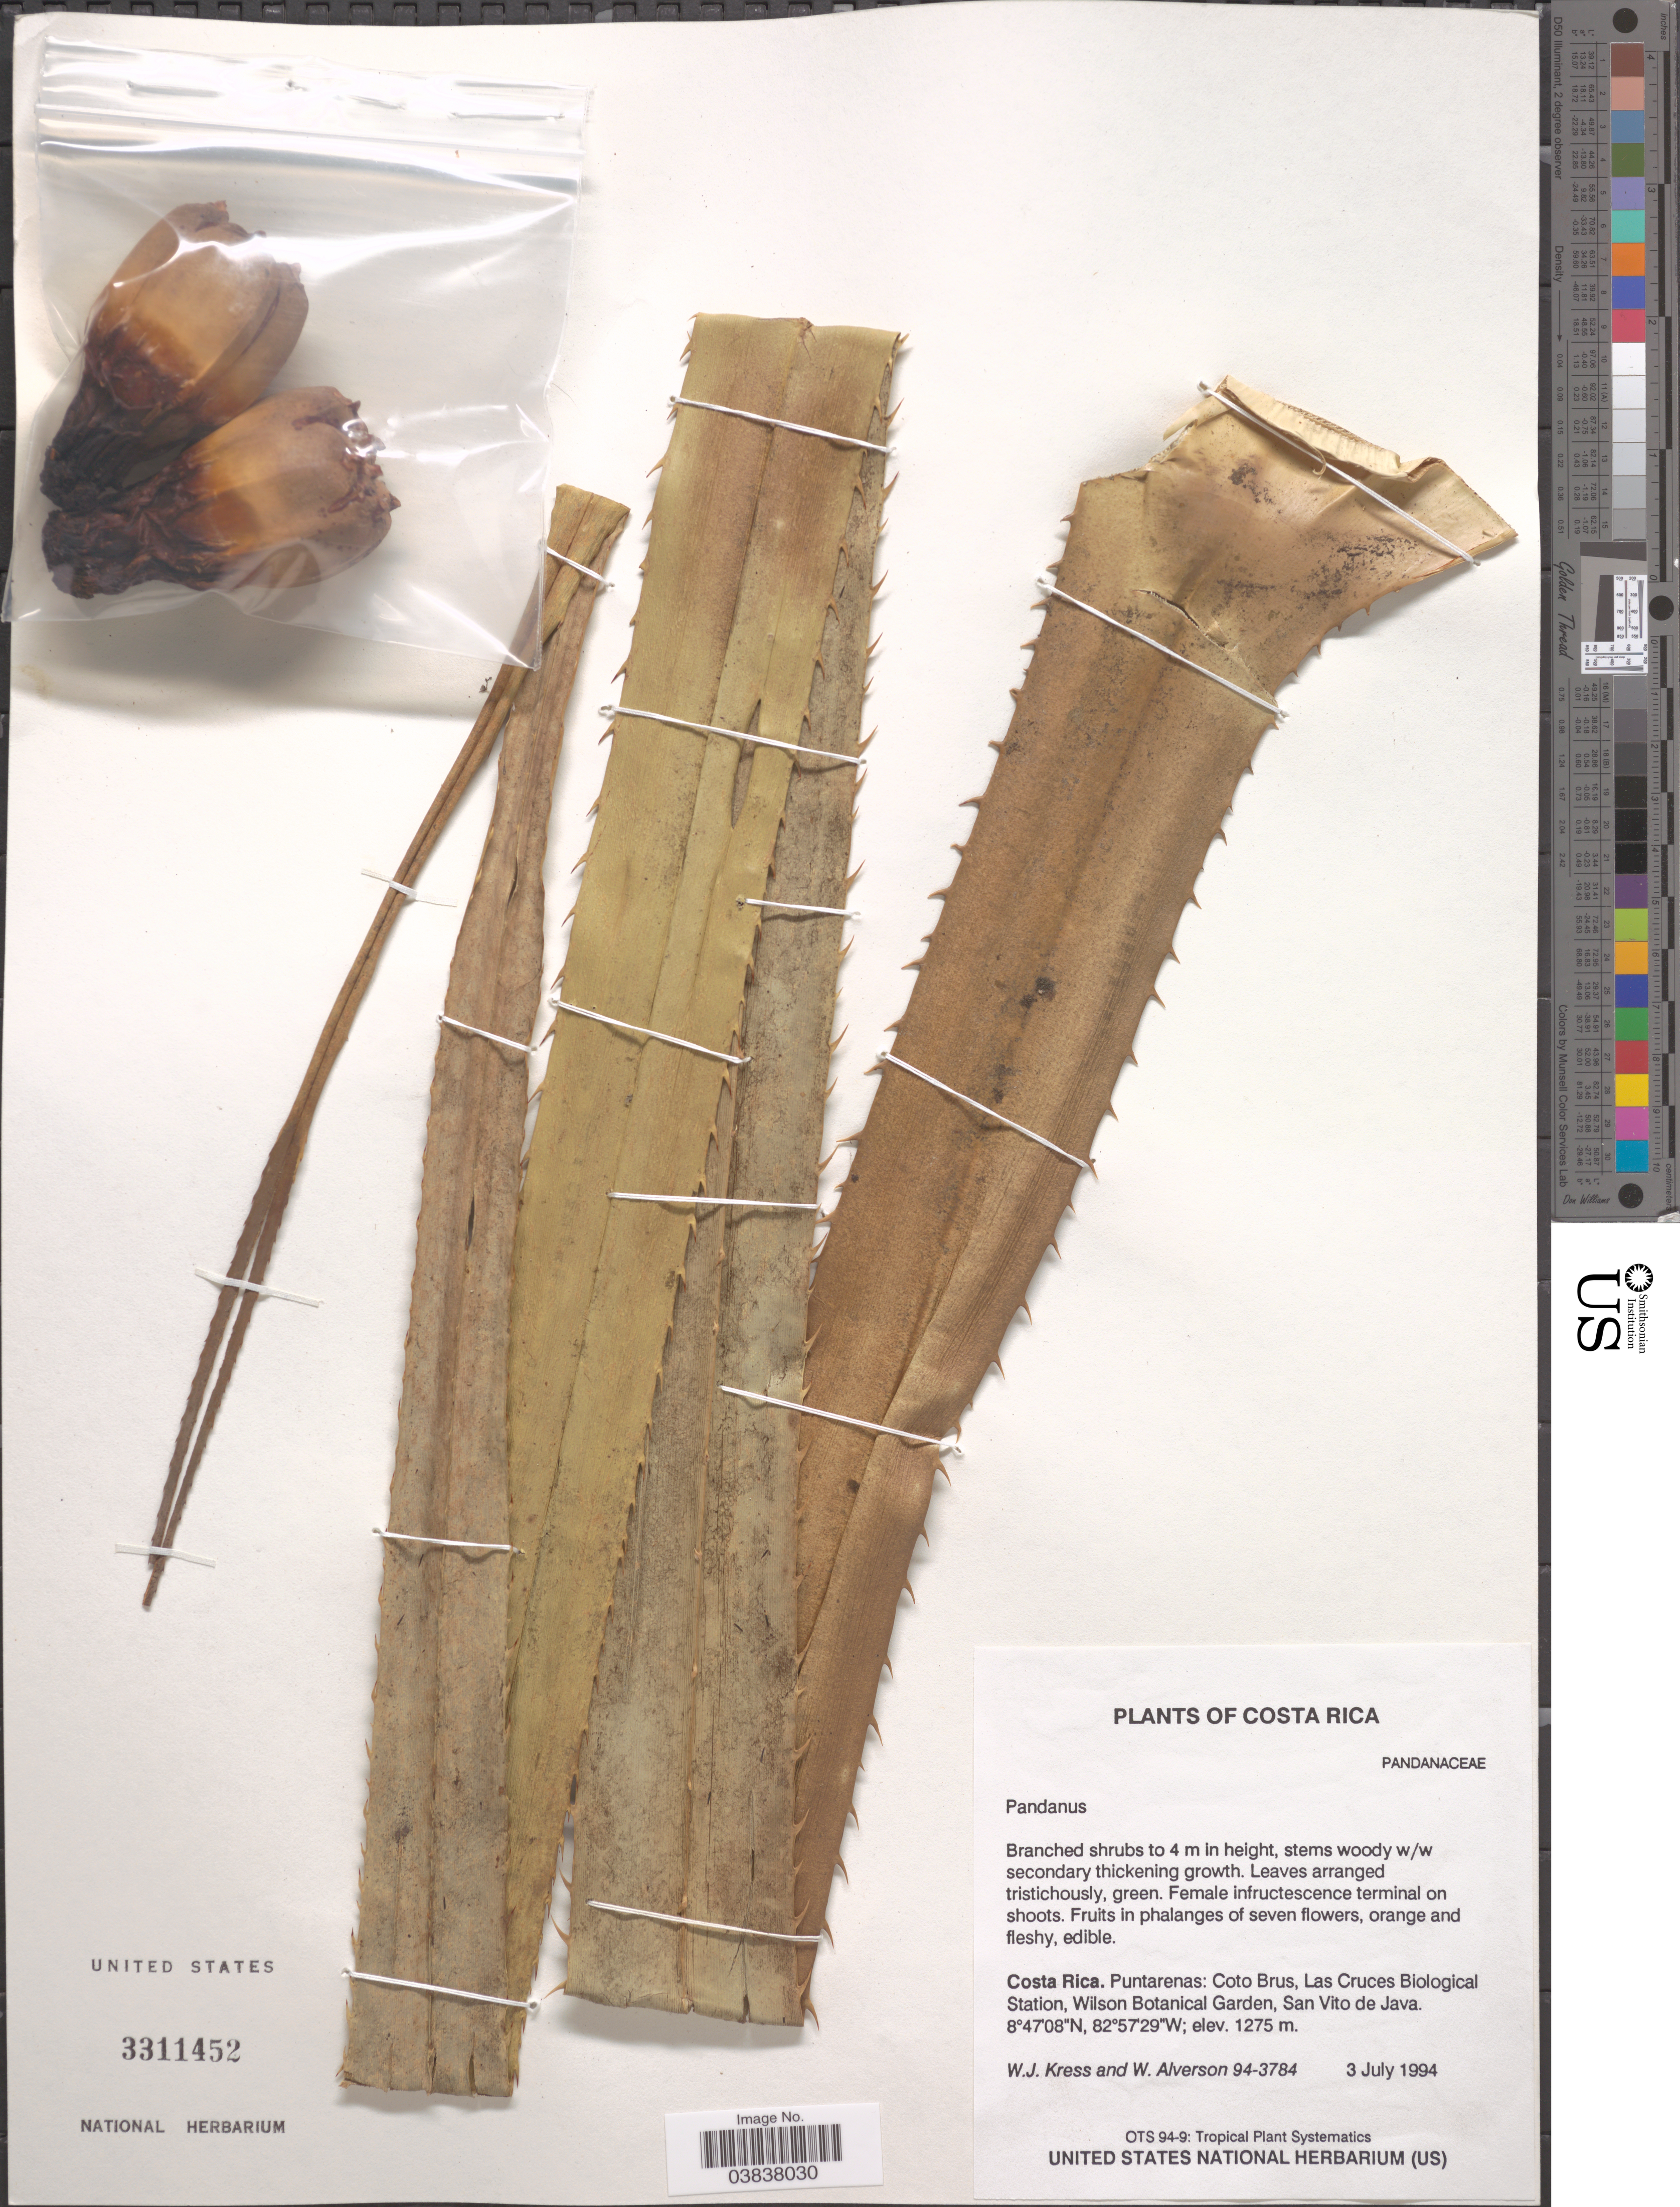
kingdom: Plantae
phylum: Tracheophyta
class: Liliopsida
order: Pandanales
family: Pandanaceae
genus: Pandanus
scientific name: Pandanus sp.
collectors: W. J. Kress & W. S. Alverson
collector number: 94-3784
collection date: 1994-07-03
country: Costa Rica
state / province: Puntarenas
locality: Coto Brus, Las Cruces Biological Station, Wilson Botanical Garden, San Vito de Java.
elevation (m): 1275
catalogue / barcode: US 3311452